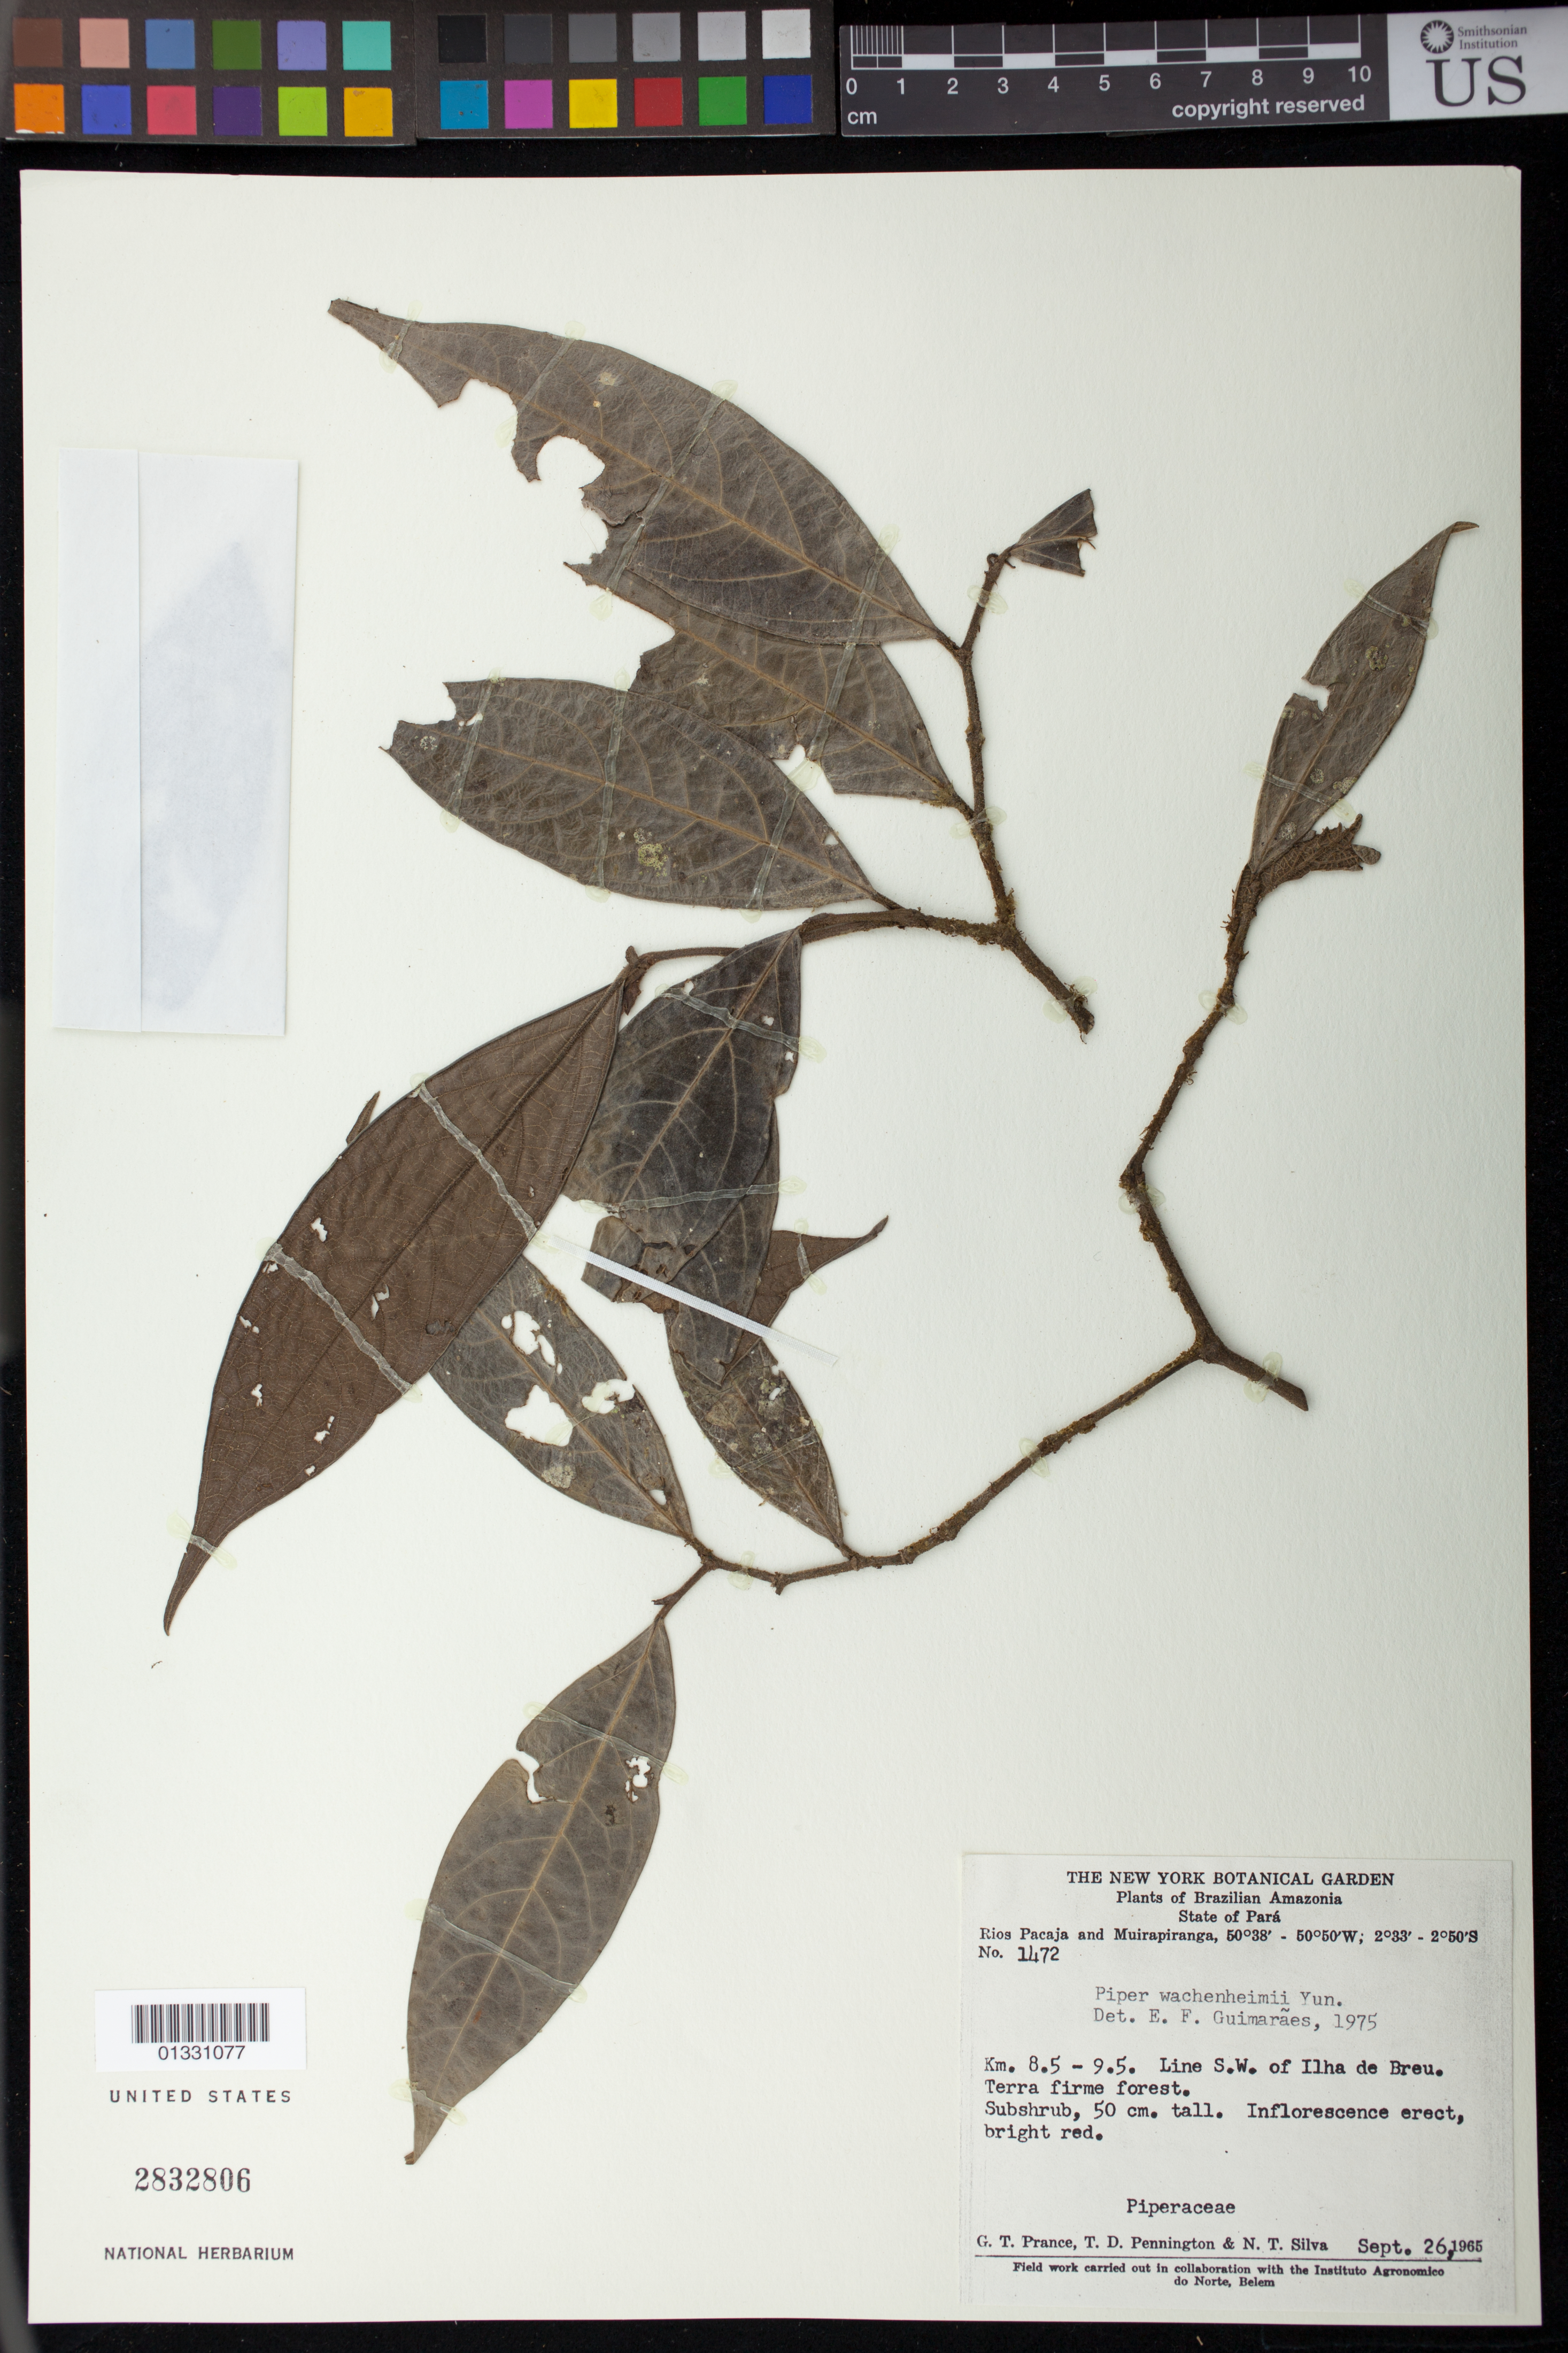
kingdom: Plantae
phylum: Tracheophyta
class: Magnoliopsida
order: Piperales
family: Piperaceae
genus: Piper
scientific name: Piper wachenheimii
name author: Trel.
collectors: G. T. Prance, T. D. Pennington & N. T. Silva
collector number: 1472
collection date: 1965-09-26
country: Brazil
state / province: Pará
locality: Km 8.5/9.5. Line SW of Ilha de Breu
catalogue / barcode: US 2832806